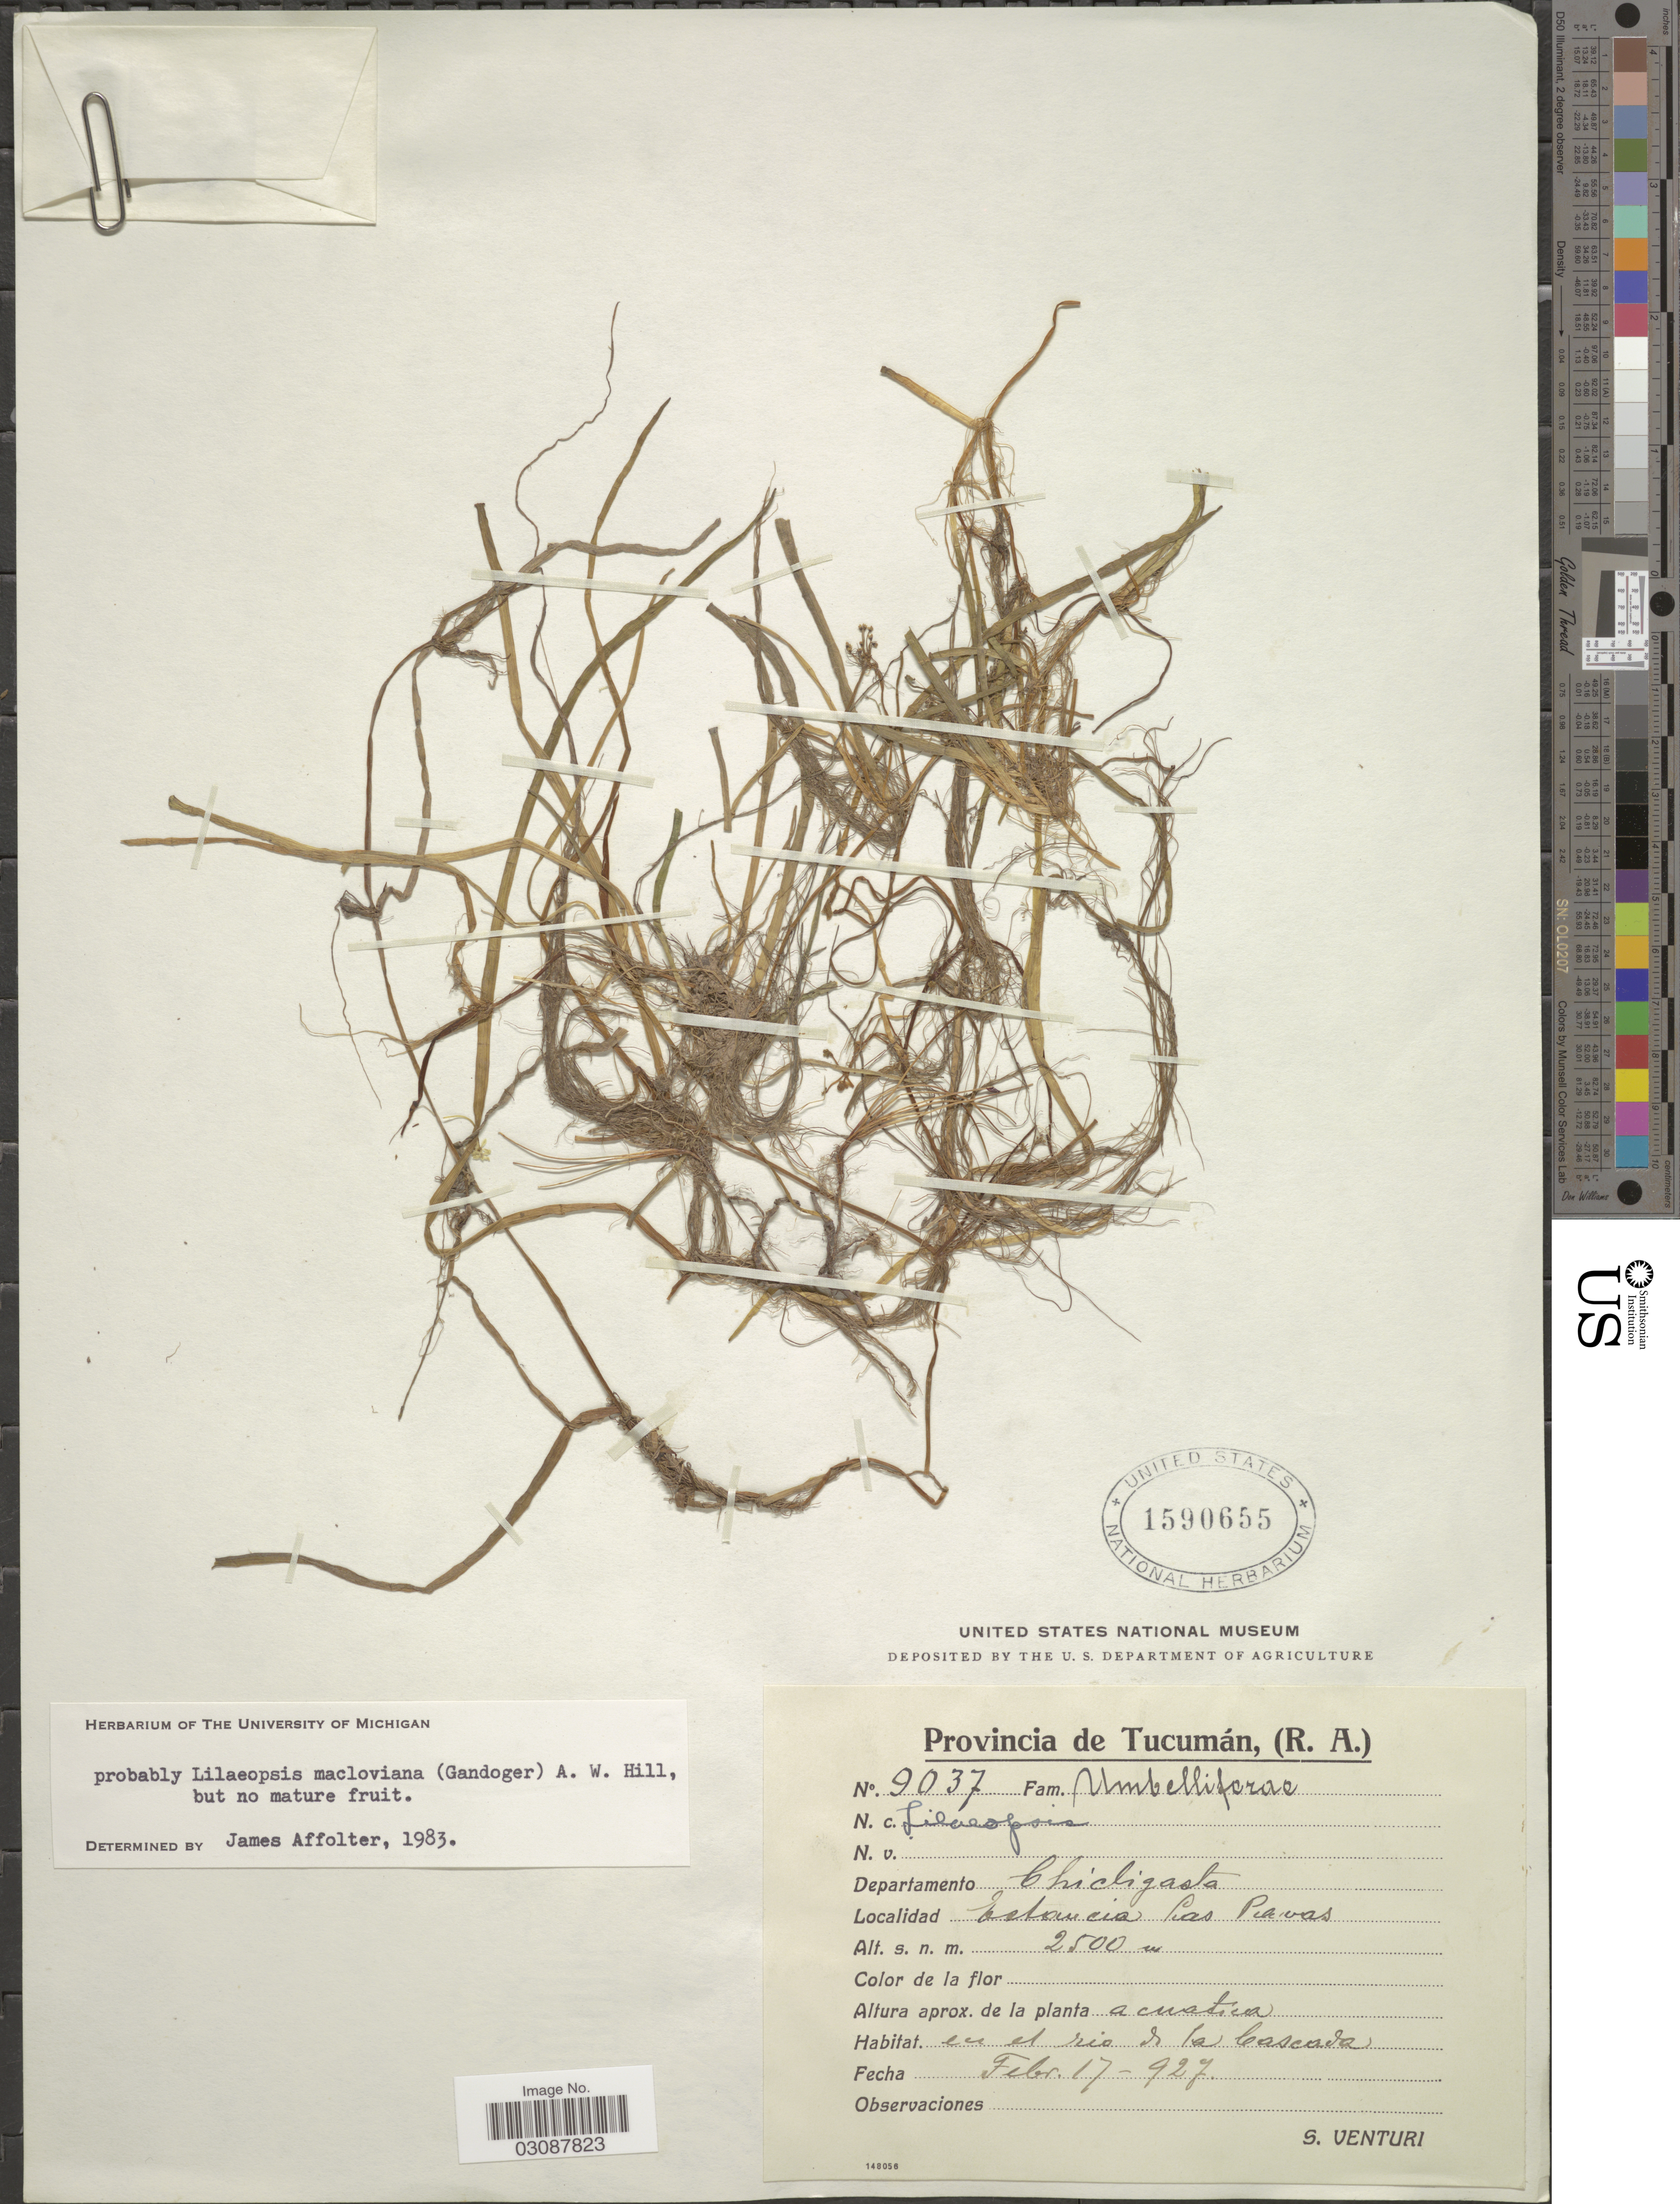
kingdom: Plantae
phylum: Tracheophyta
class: Magnoliopsida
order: Apiales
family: Apiaceae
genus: Lilaeopsis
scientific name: Lilaeopsis macloviana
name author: (Gand.) A.W. Hill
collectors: S. Venturi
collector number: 9037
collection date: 1927-02-17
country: Argentina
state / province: Tucuman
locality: Provincia de Tucumán, (R.A.), Departamento Chicligasta, Estancia Las Pavas.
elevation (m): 2500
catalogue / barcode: US 1590655